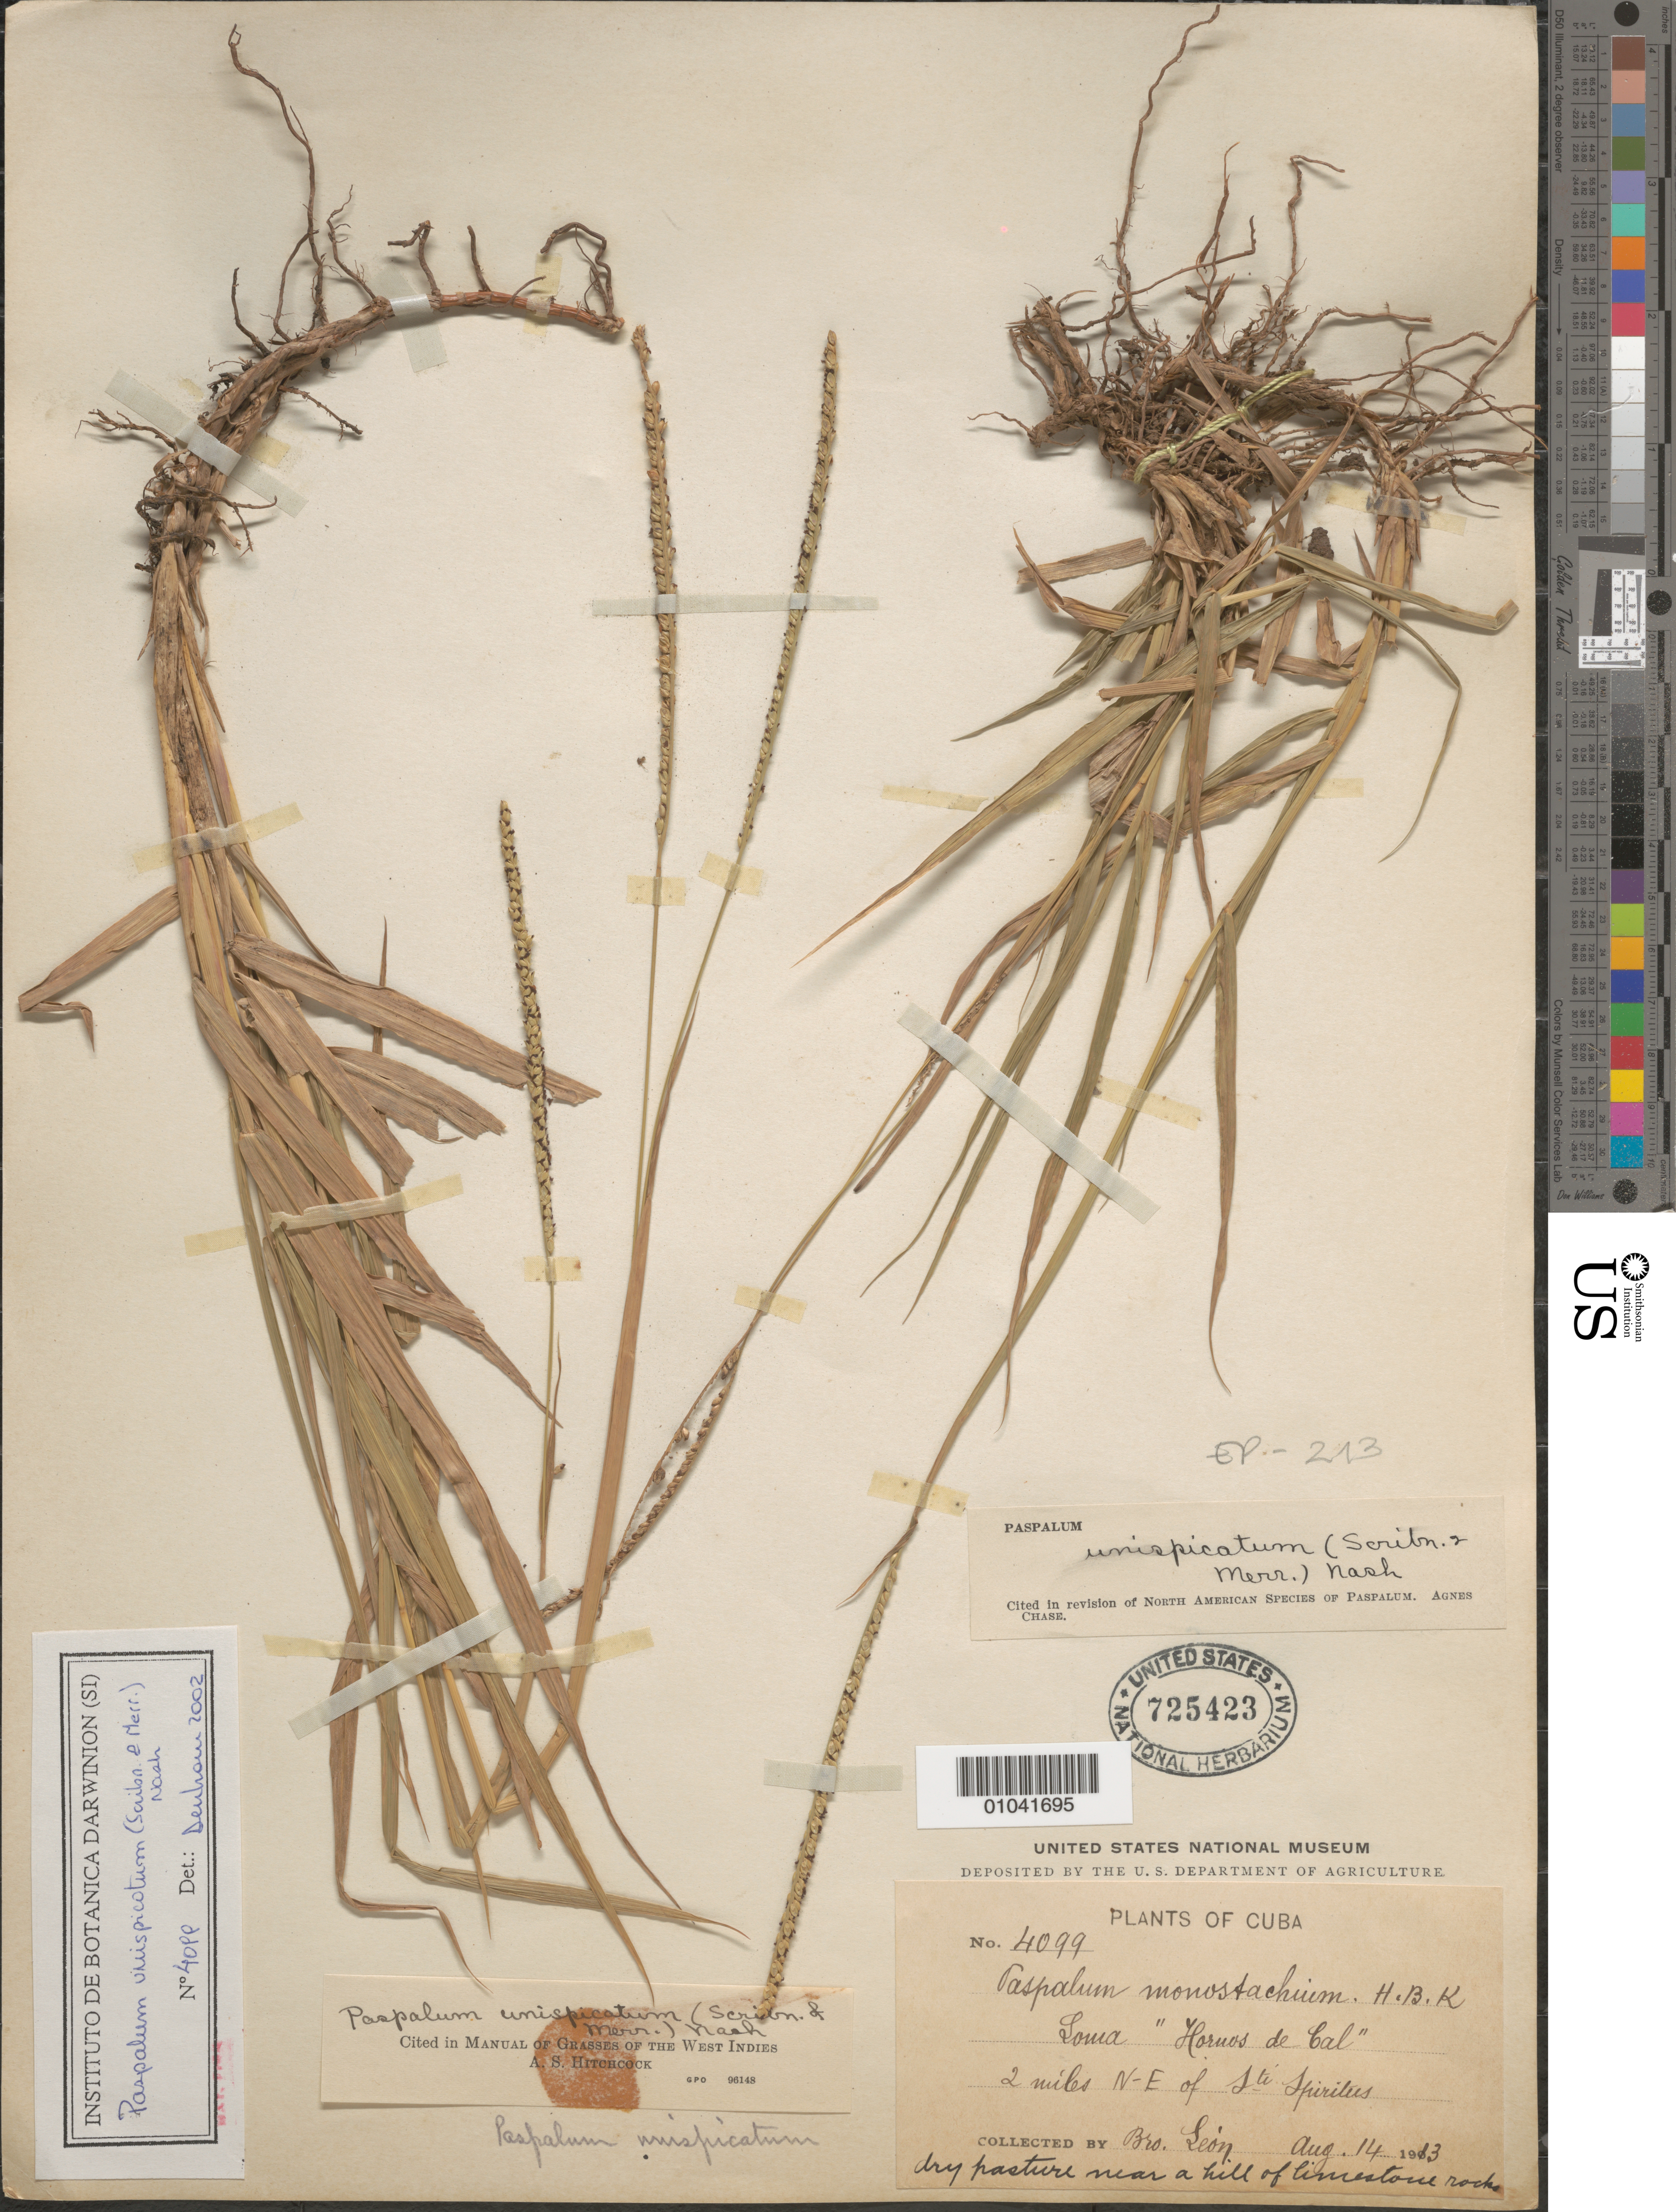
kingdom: Plantae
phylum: Tracheophyta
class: Liliopsida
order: Poales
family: Poaceae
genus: Paspalum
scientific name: Paspalum unispicatum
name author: (Scribn. & Merr.) Nash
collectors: Bro. León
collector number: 4099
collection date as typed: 14 Aug 1913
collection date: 1913-08-14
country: Cuba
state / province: Sancti Spiritus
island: Cuba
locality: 2 miles NE of Sancti Spiritus, Loma, Hornos de Cal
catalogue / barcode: US 725423